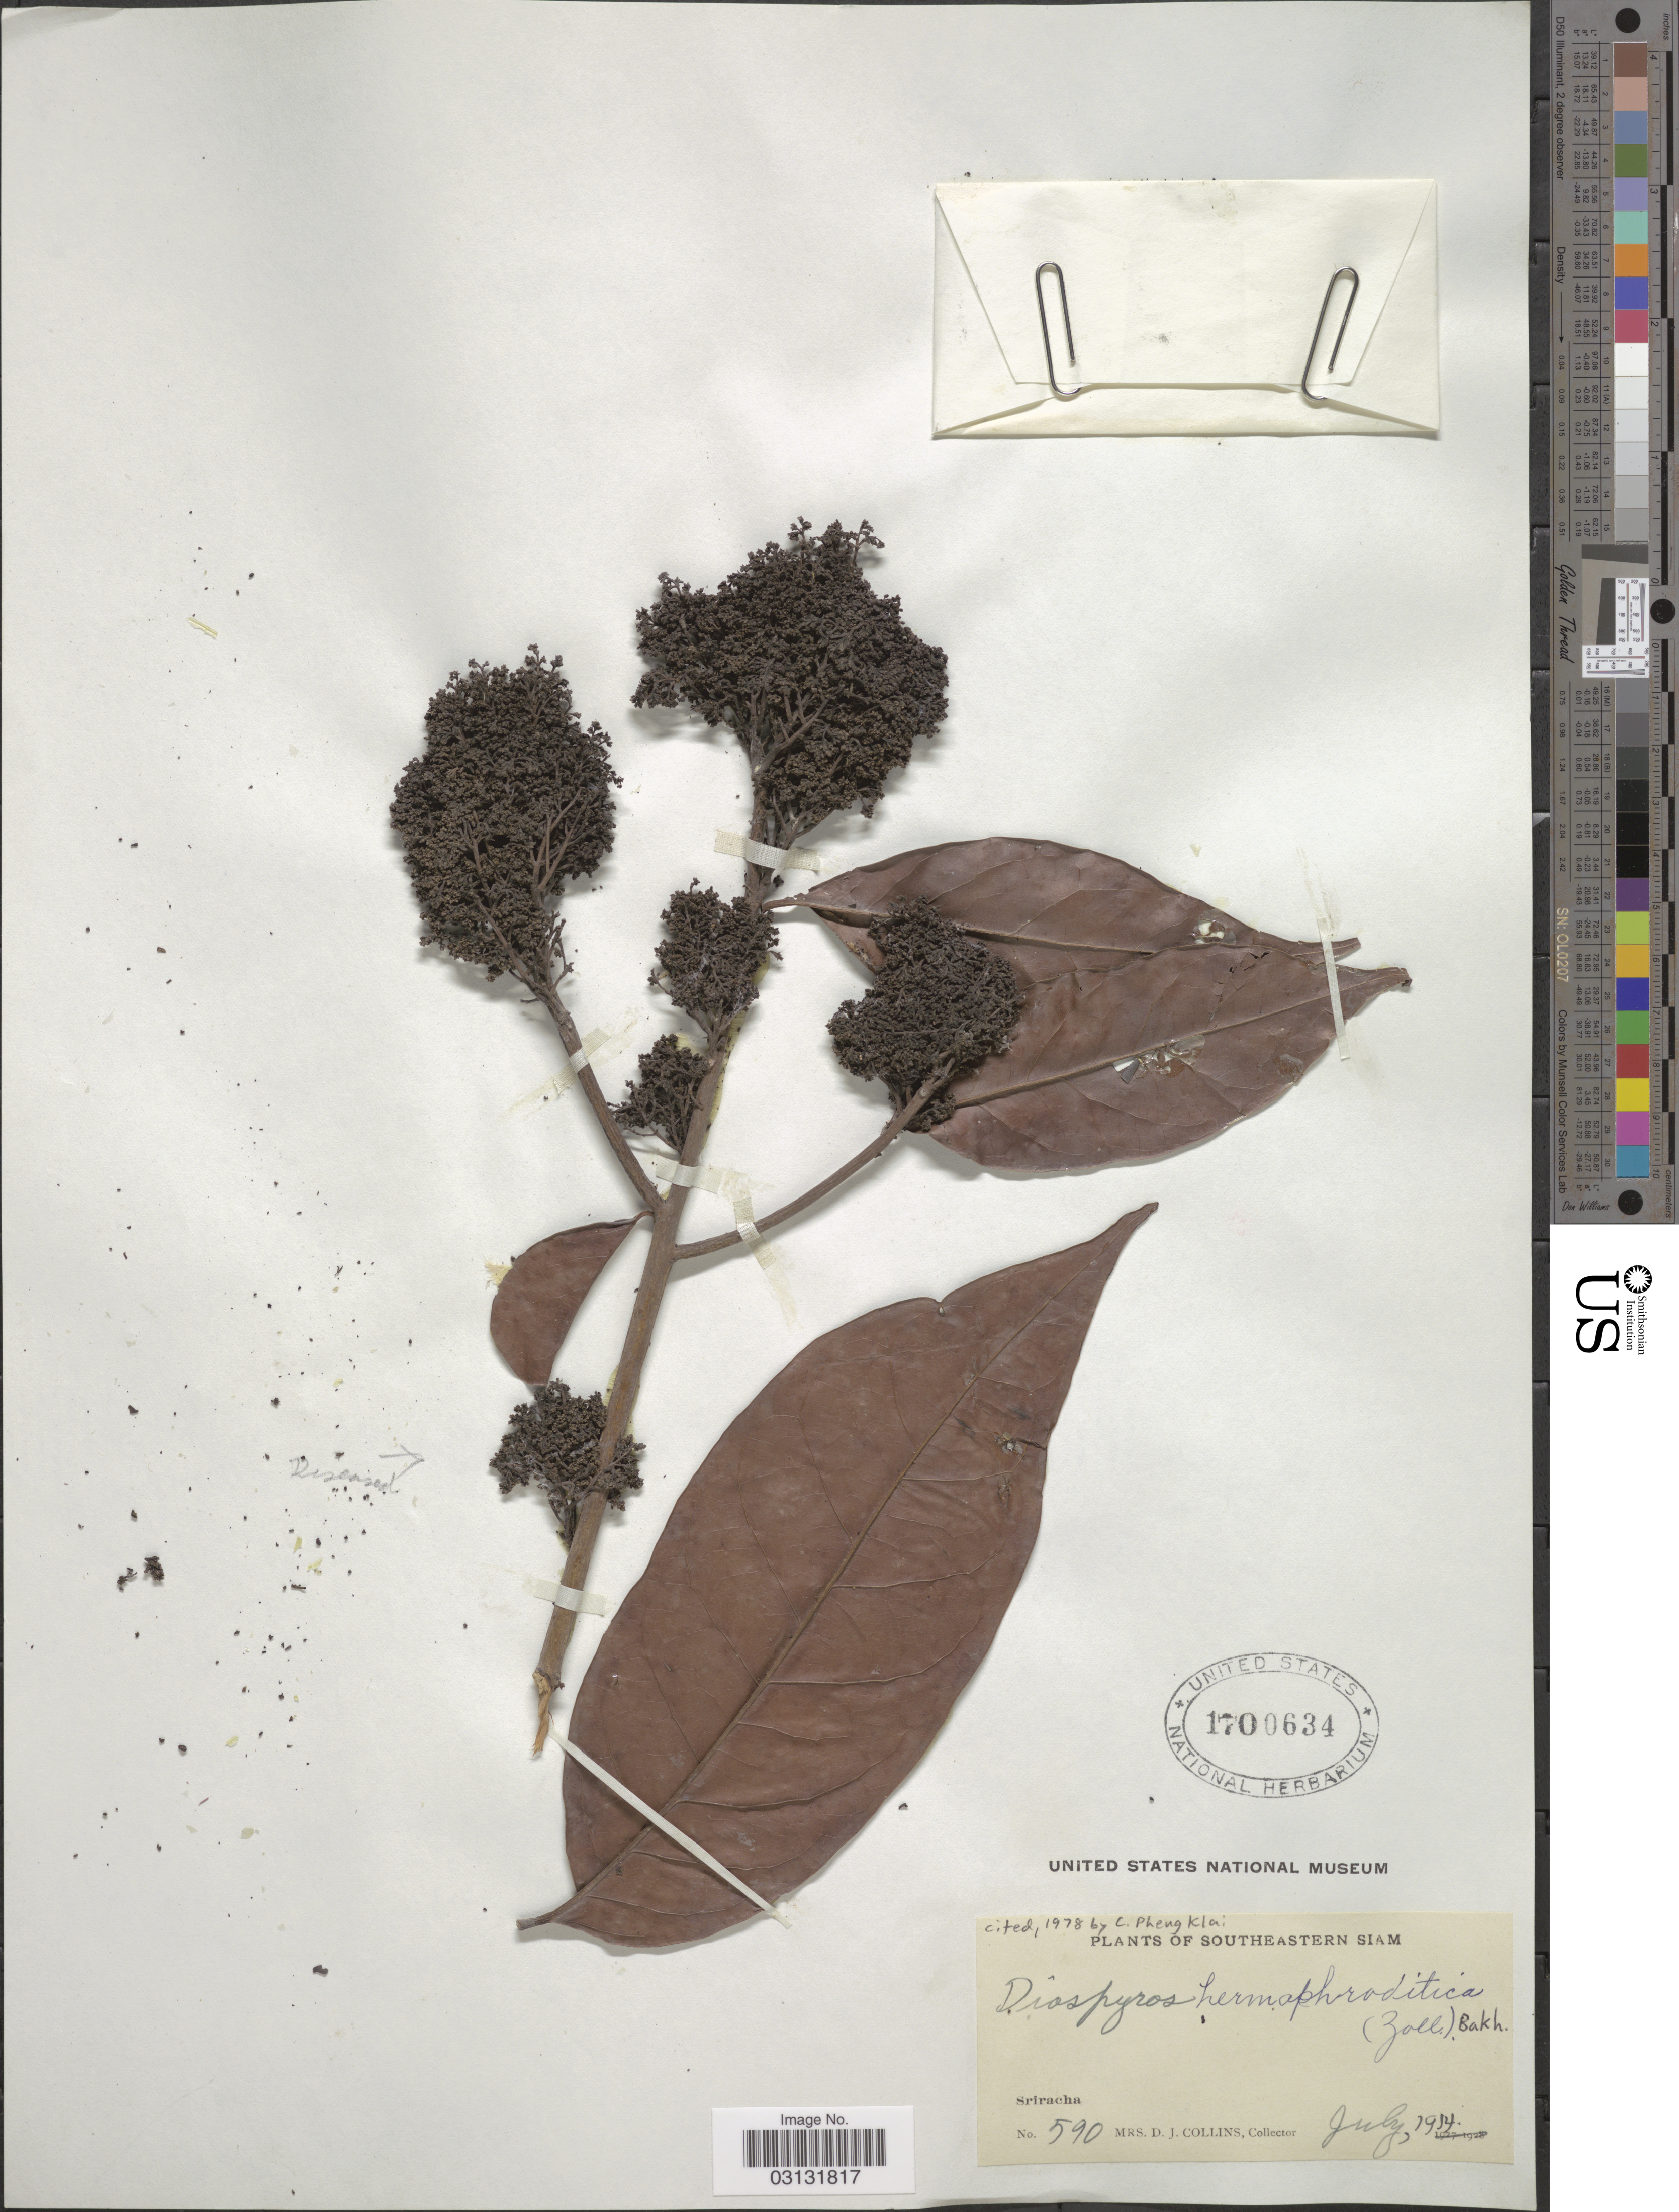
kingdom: Plantae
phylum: Tracheophyta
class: Magnoliopsida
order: Ericales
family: Ebenaceae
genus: Diospyros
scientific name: Diospyros hermaphroditica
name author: (Zoll.) Bakh. ex Steenis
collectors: Mrs. D. J. Collins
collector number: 590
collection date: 1914-07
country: Thailand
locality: Southeastern Siam. Sriracha.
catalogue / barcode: US 1700634